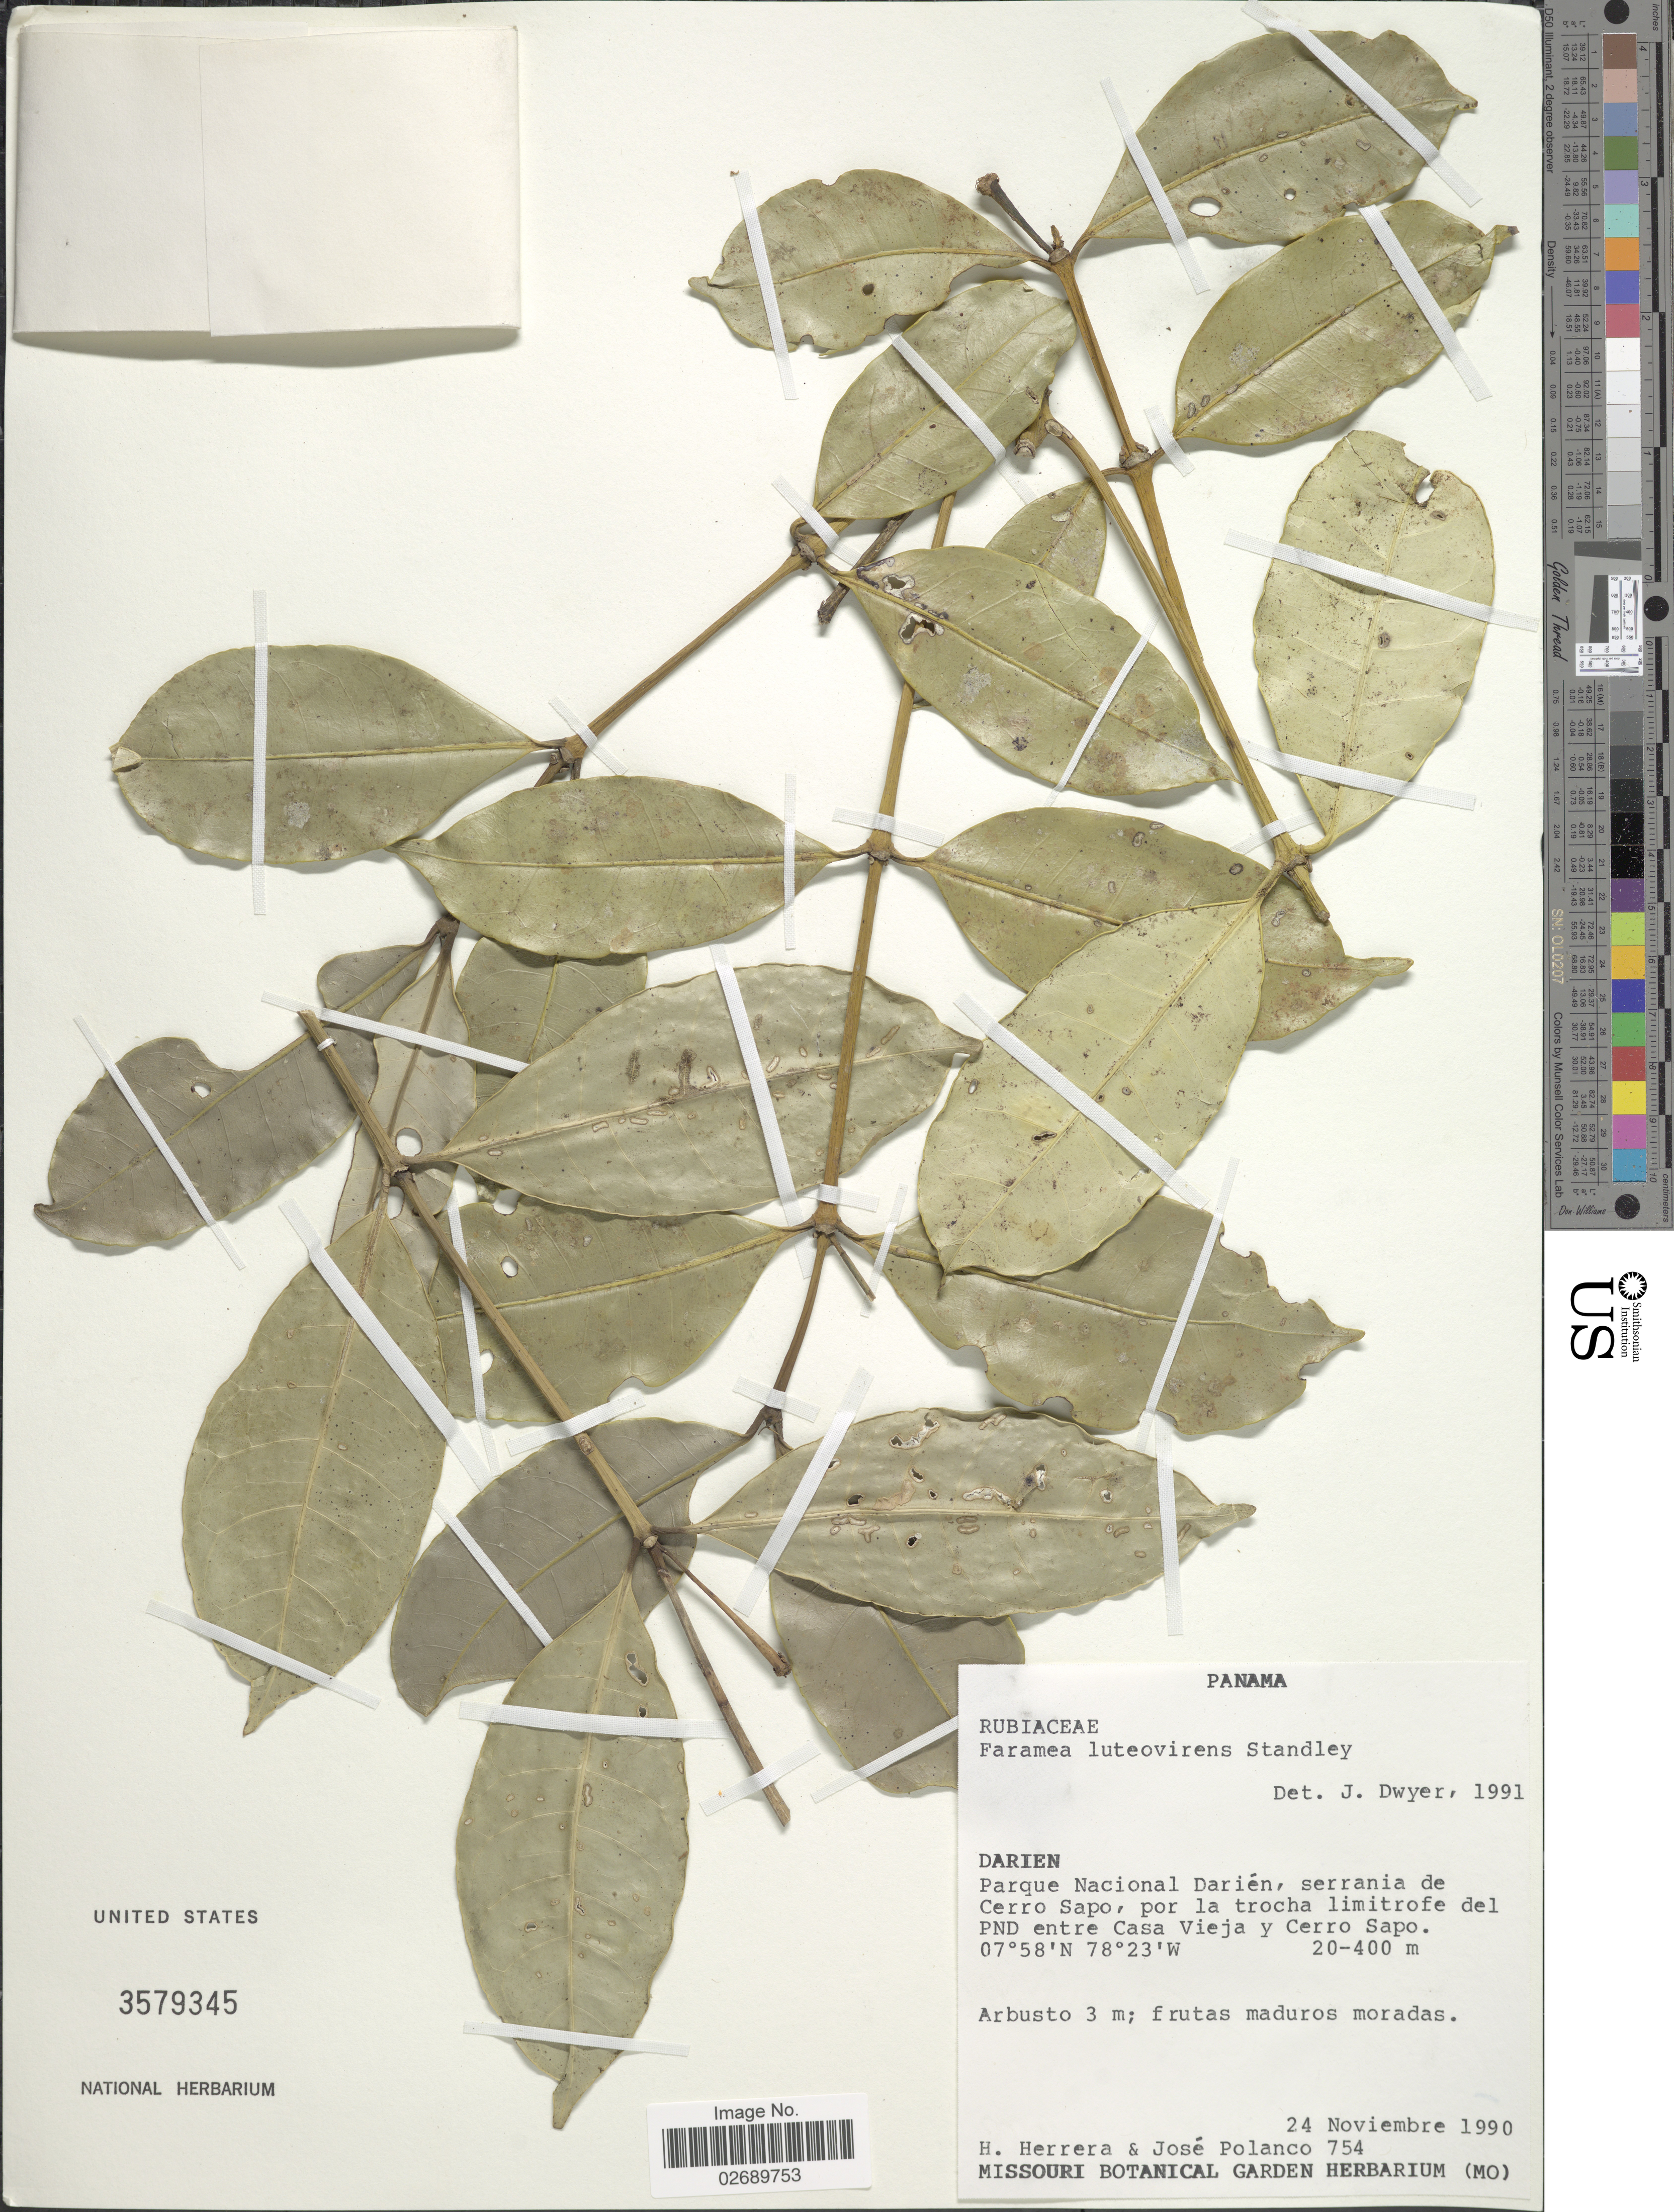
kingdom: Plantae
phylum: Tracheophyta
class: Magnoliopsida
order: Gentianales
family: Rubiaceae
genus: Faramea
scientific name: Faramea luteovirens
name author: Standl.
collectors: H. Herrera & J. Polanco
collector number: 754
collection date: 1990-11-24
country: Panama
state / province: Darién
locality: Parque Nacional Darien, serrania de Cerro Sapo, por la trocha limitrofe del PND entre Casa Vieja y Cerro Sapo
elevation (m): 20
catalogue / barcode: US 3579345